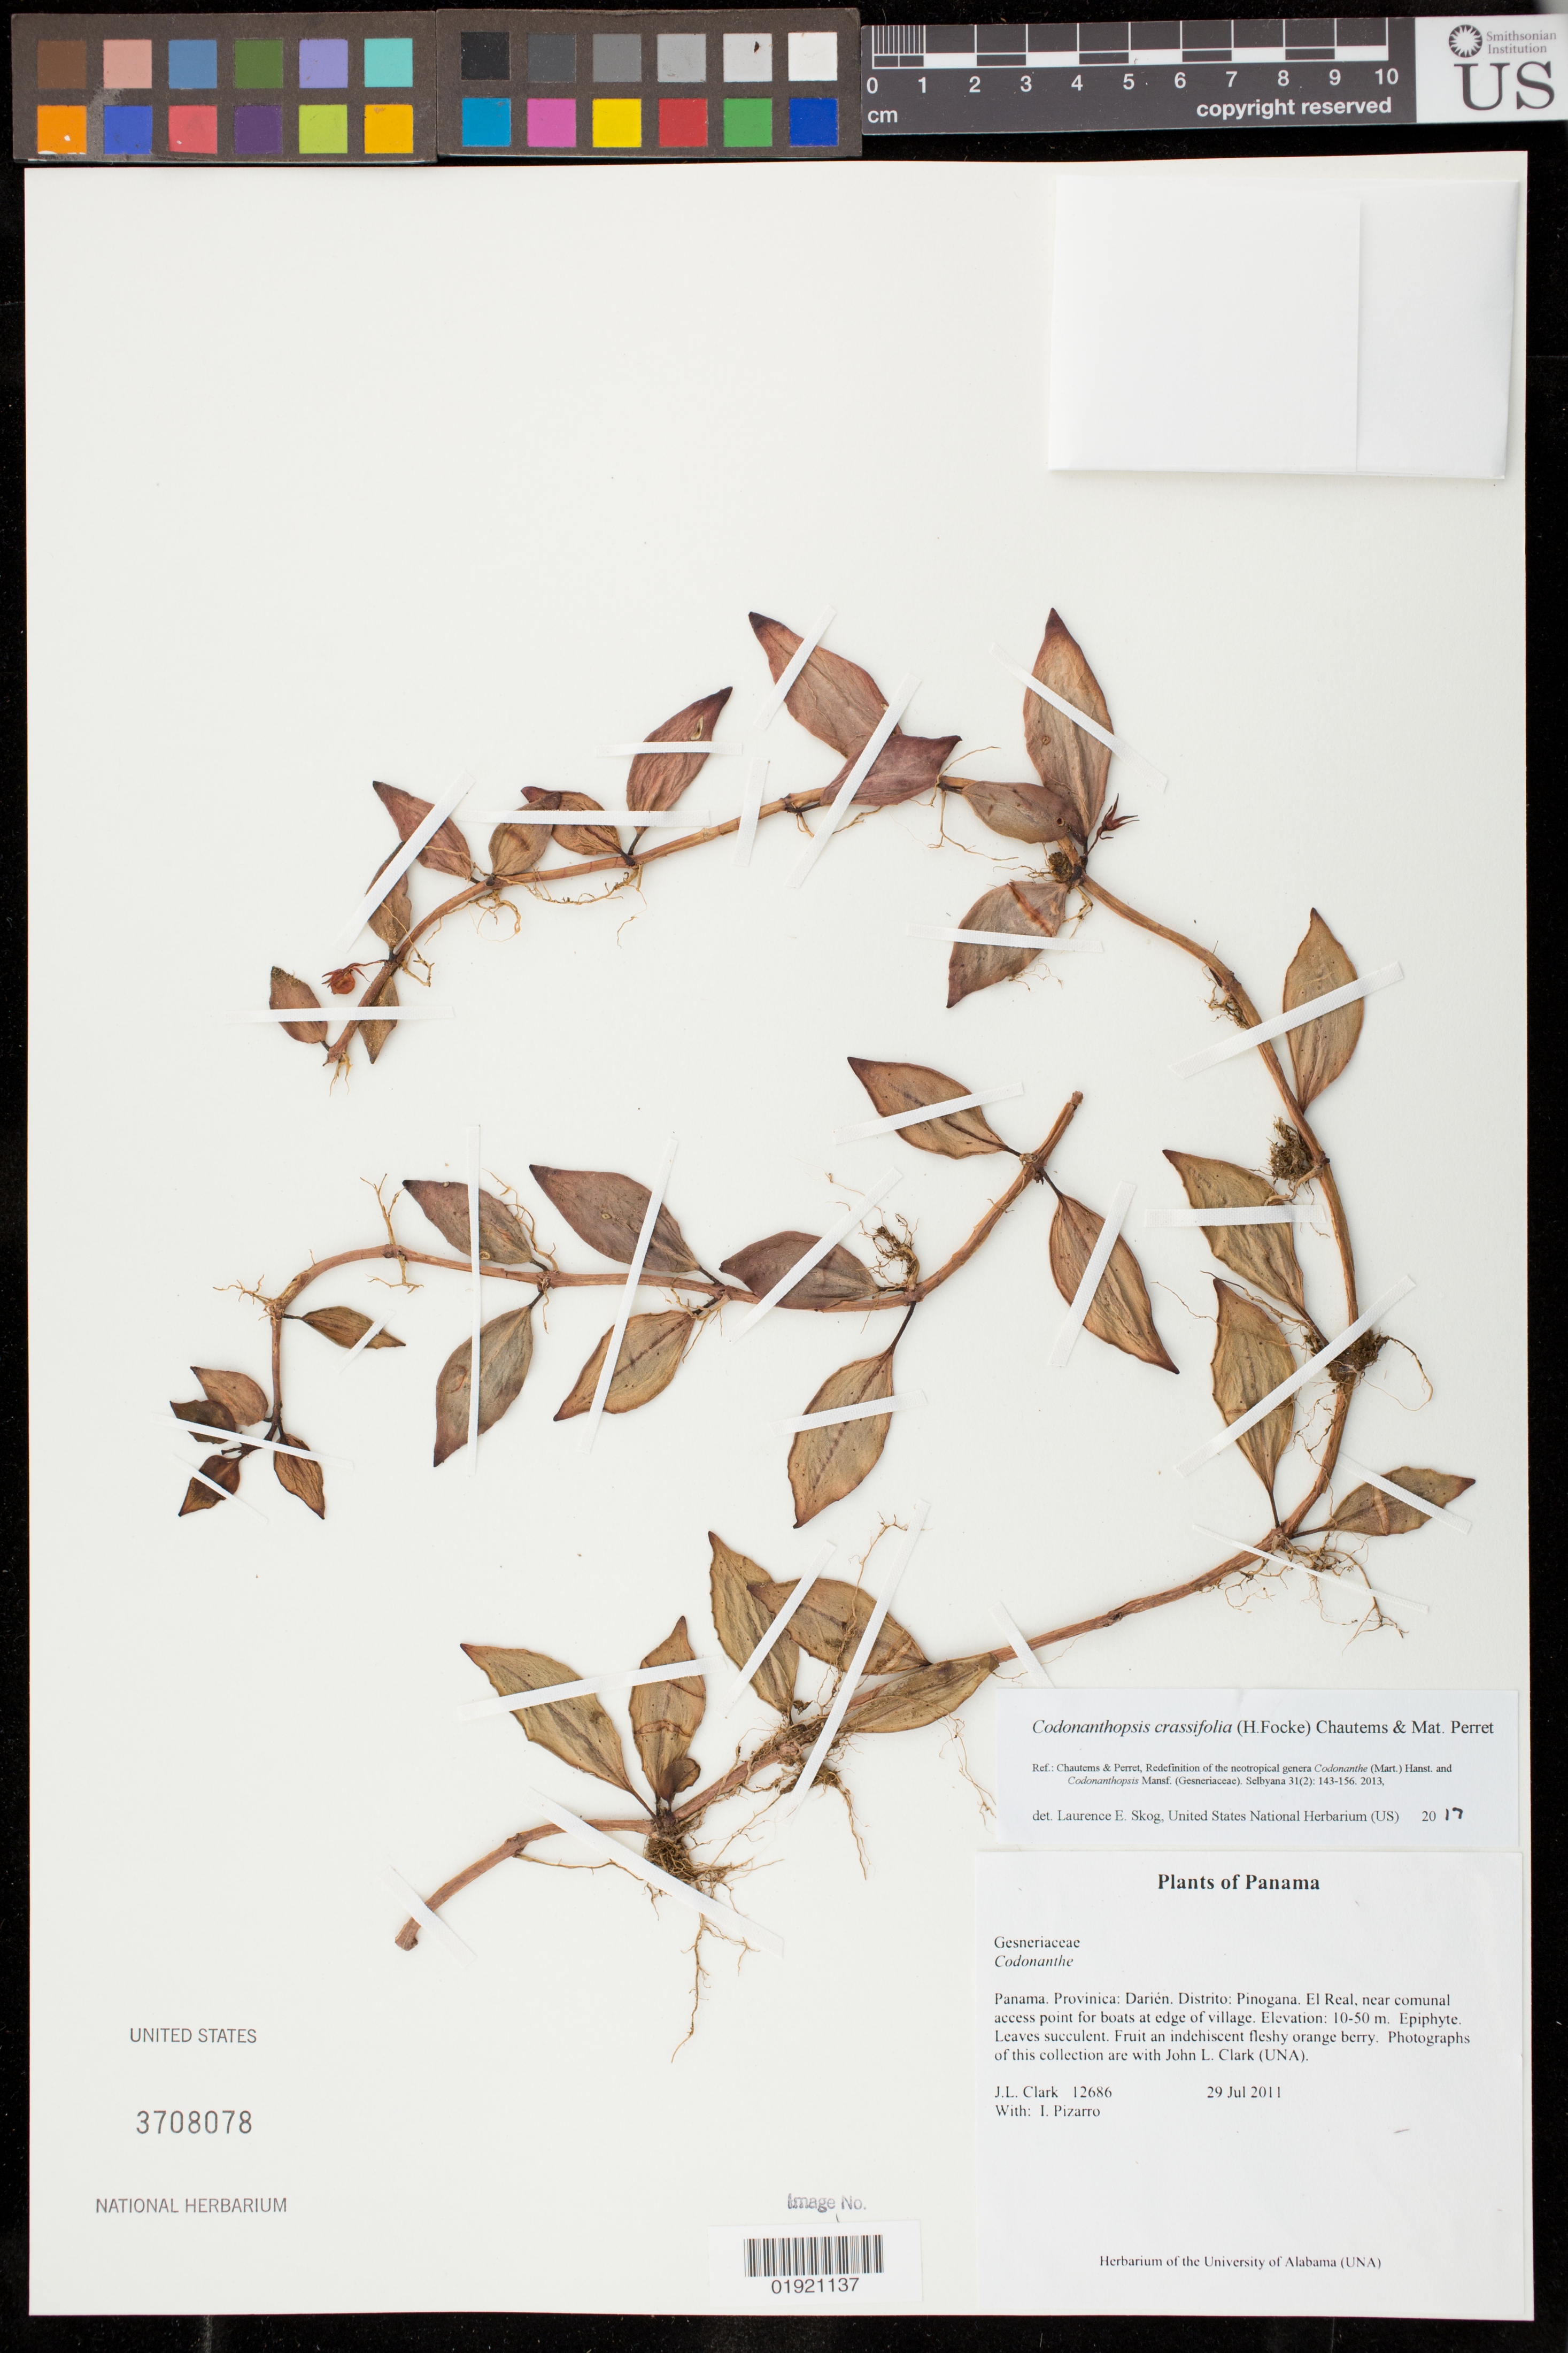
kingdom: Plantae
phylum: Tracheophyta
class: Magnoliopsida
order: Lamiales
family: Gesneriaceae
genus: Codonanthopsis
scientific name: Codonanthopsis crassifolia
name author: (H. Focke) Chautems & Mat.Perret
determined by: Skog, Laurence E.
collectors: J. L. Clark & I. Pizarro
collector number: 12686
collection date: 2011-07-29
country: Panama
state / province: Darién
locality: Distrito:Pinogana. El Real, near comunal access point for boats at edge of village.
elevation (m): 10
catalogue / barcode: US 3708078